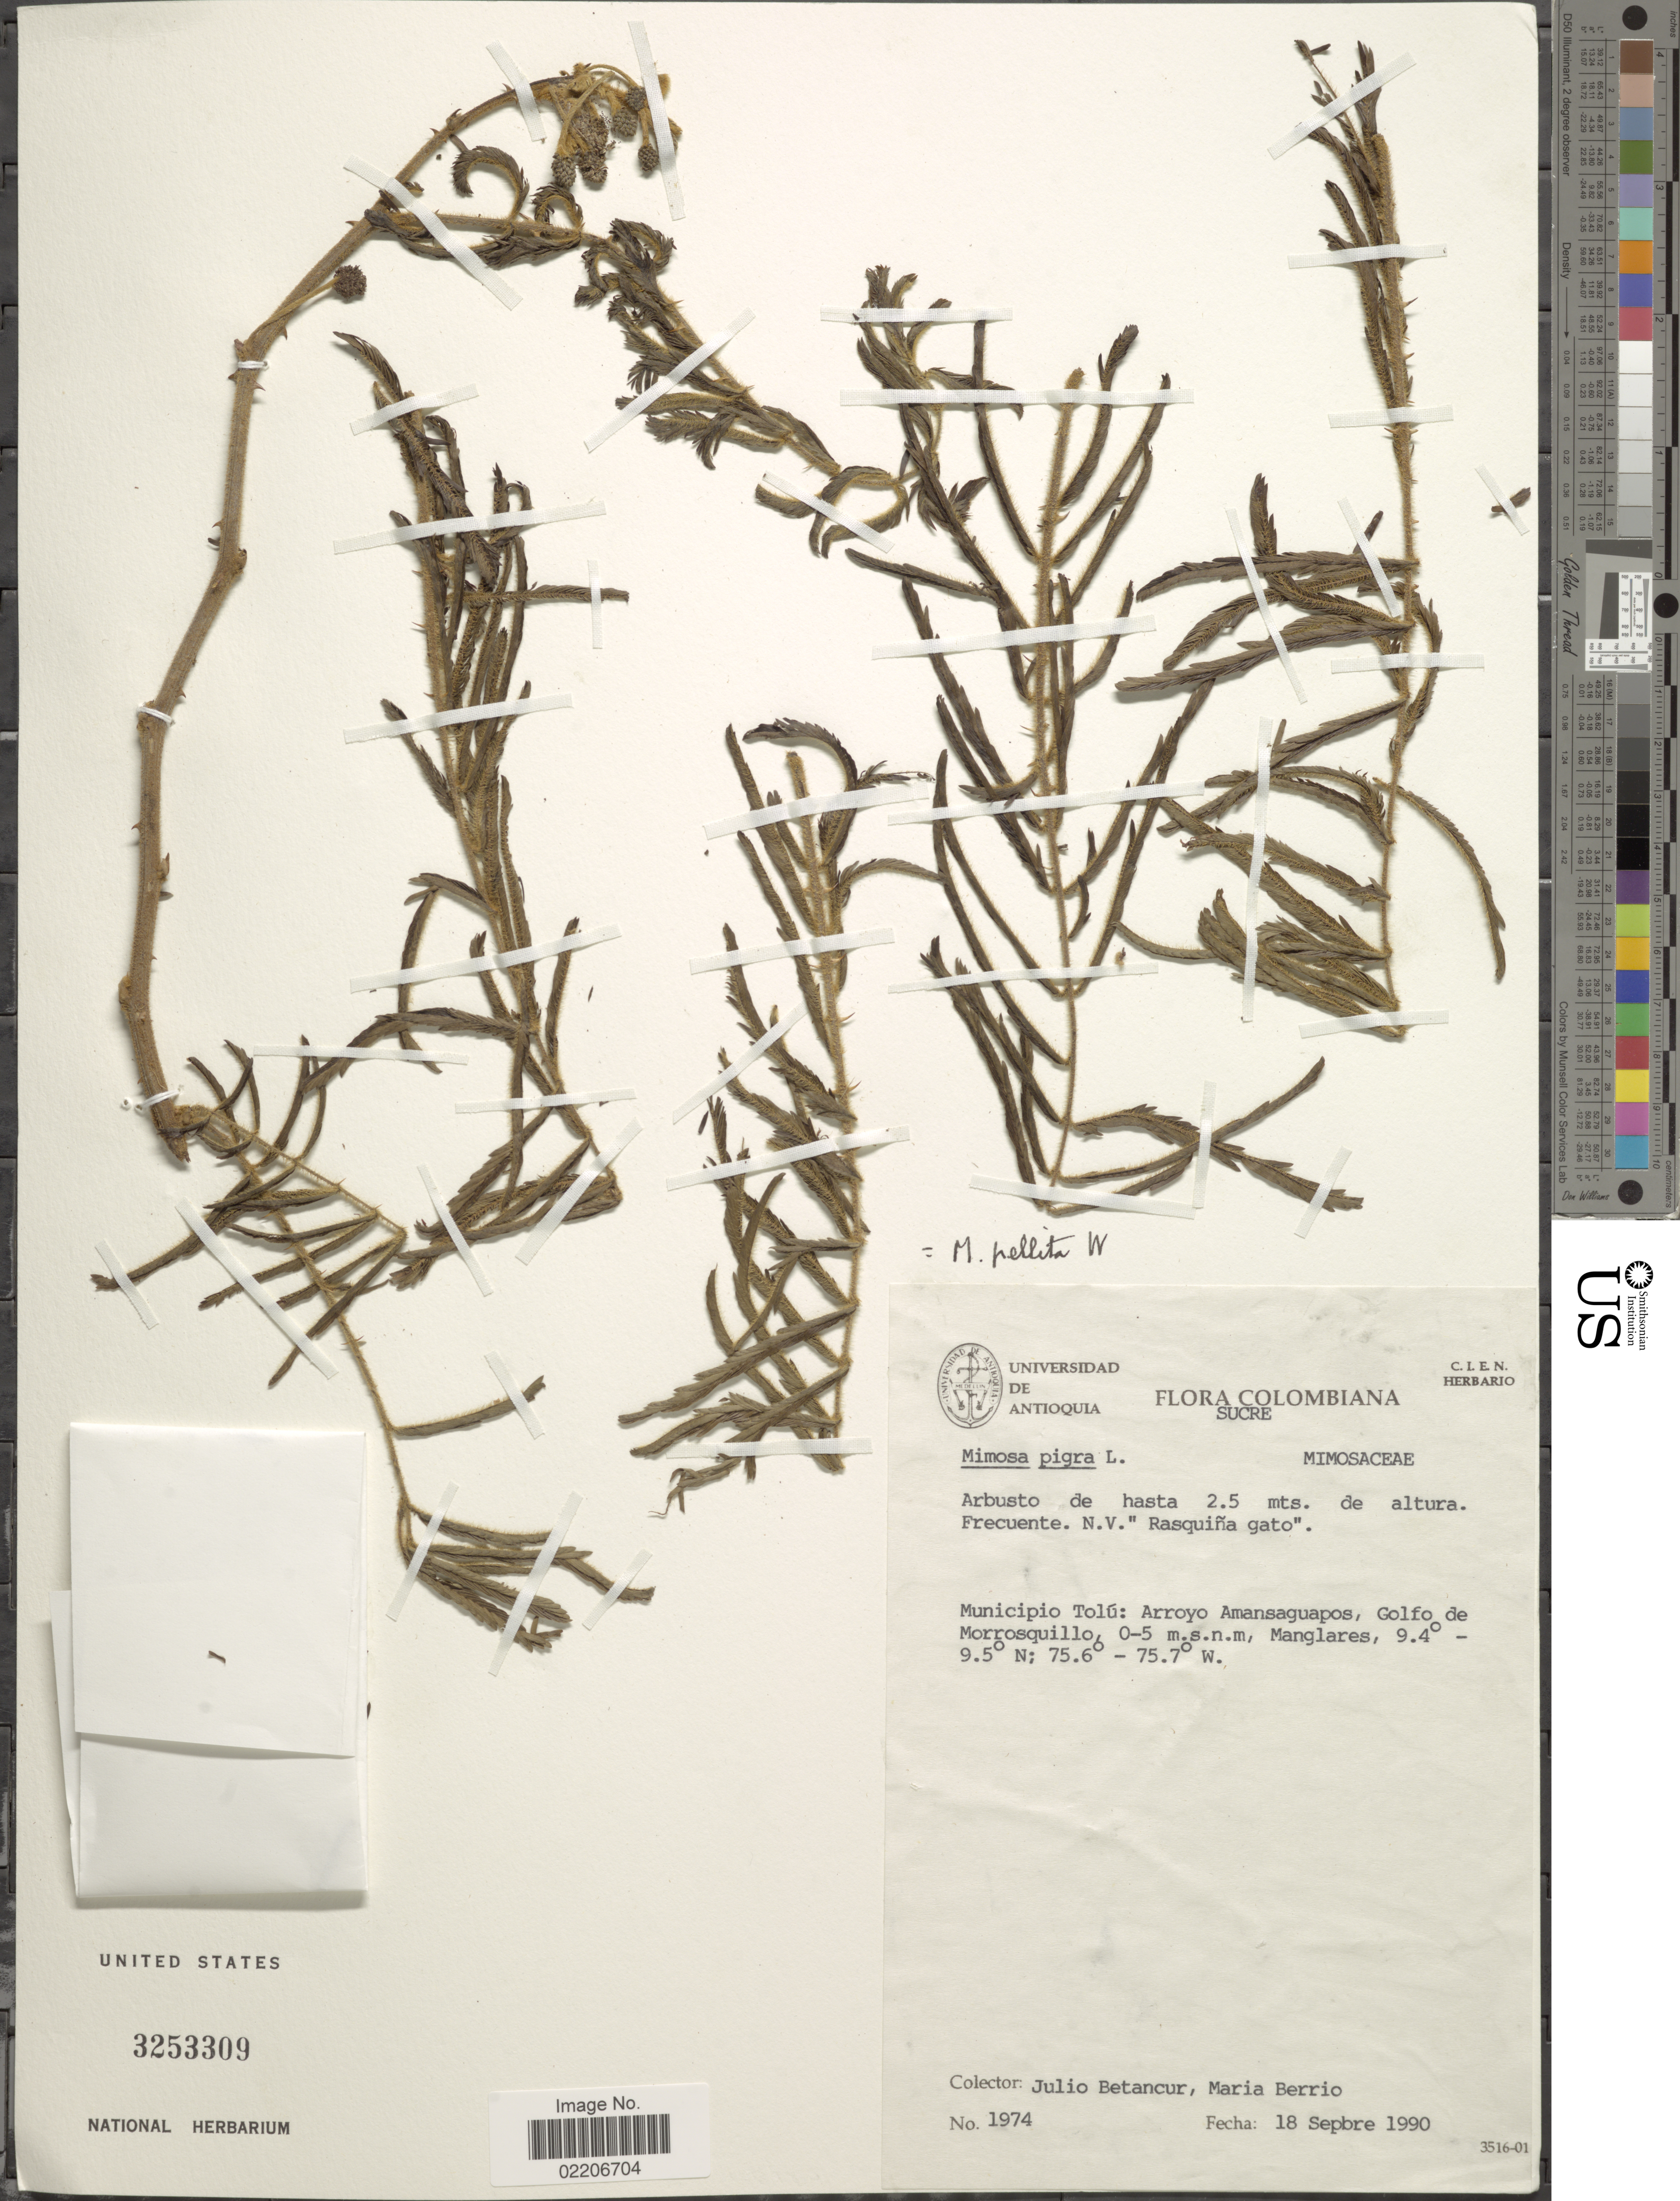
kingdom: Plantae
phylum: Tracheophyta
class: Magnoliopsida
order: Fabales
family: Fabaceae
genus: Mimosa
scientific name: Mimosa pellita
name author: Humb. & Bonpl. ex Willd.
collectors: J. Betancur & M. Berrio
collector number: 1974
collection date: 1990-09-18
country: Colombia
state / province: Sucre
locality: Municipio Tolu, Arroyo Amansaguapos, Golfo de Morrosquillo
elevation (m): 0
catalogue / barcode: US 3253309